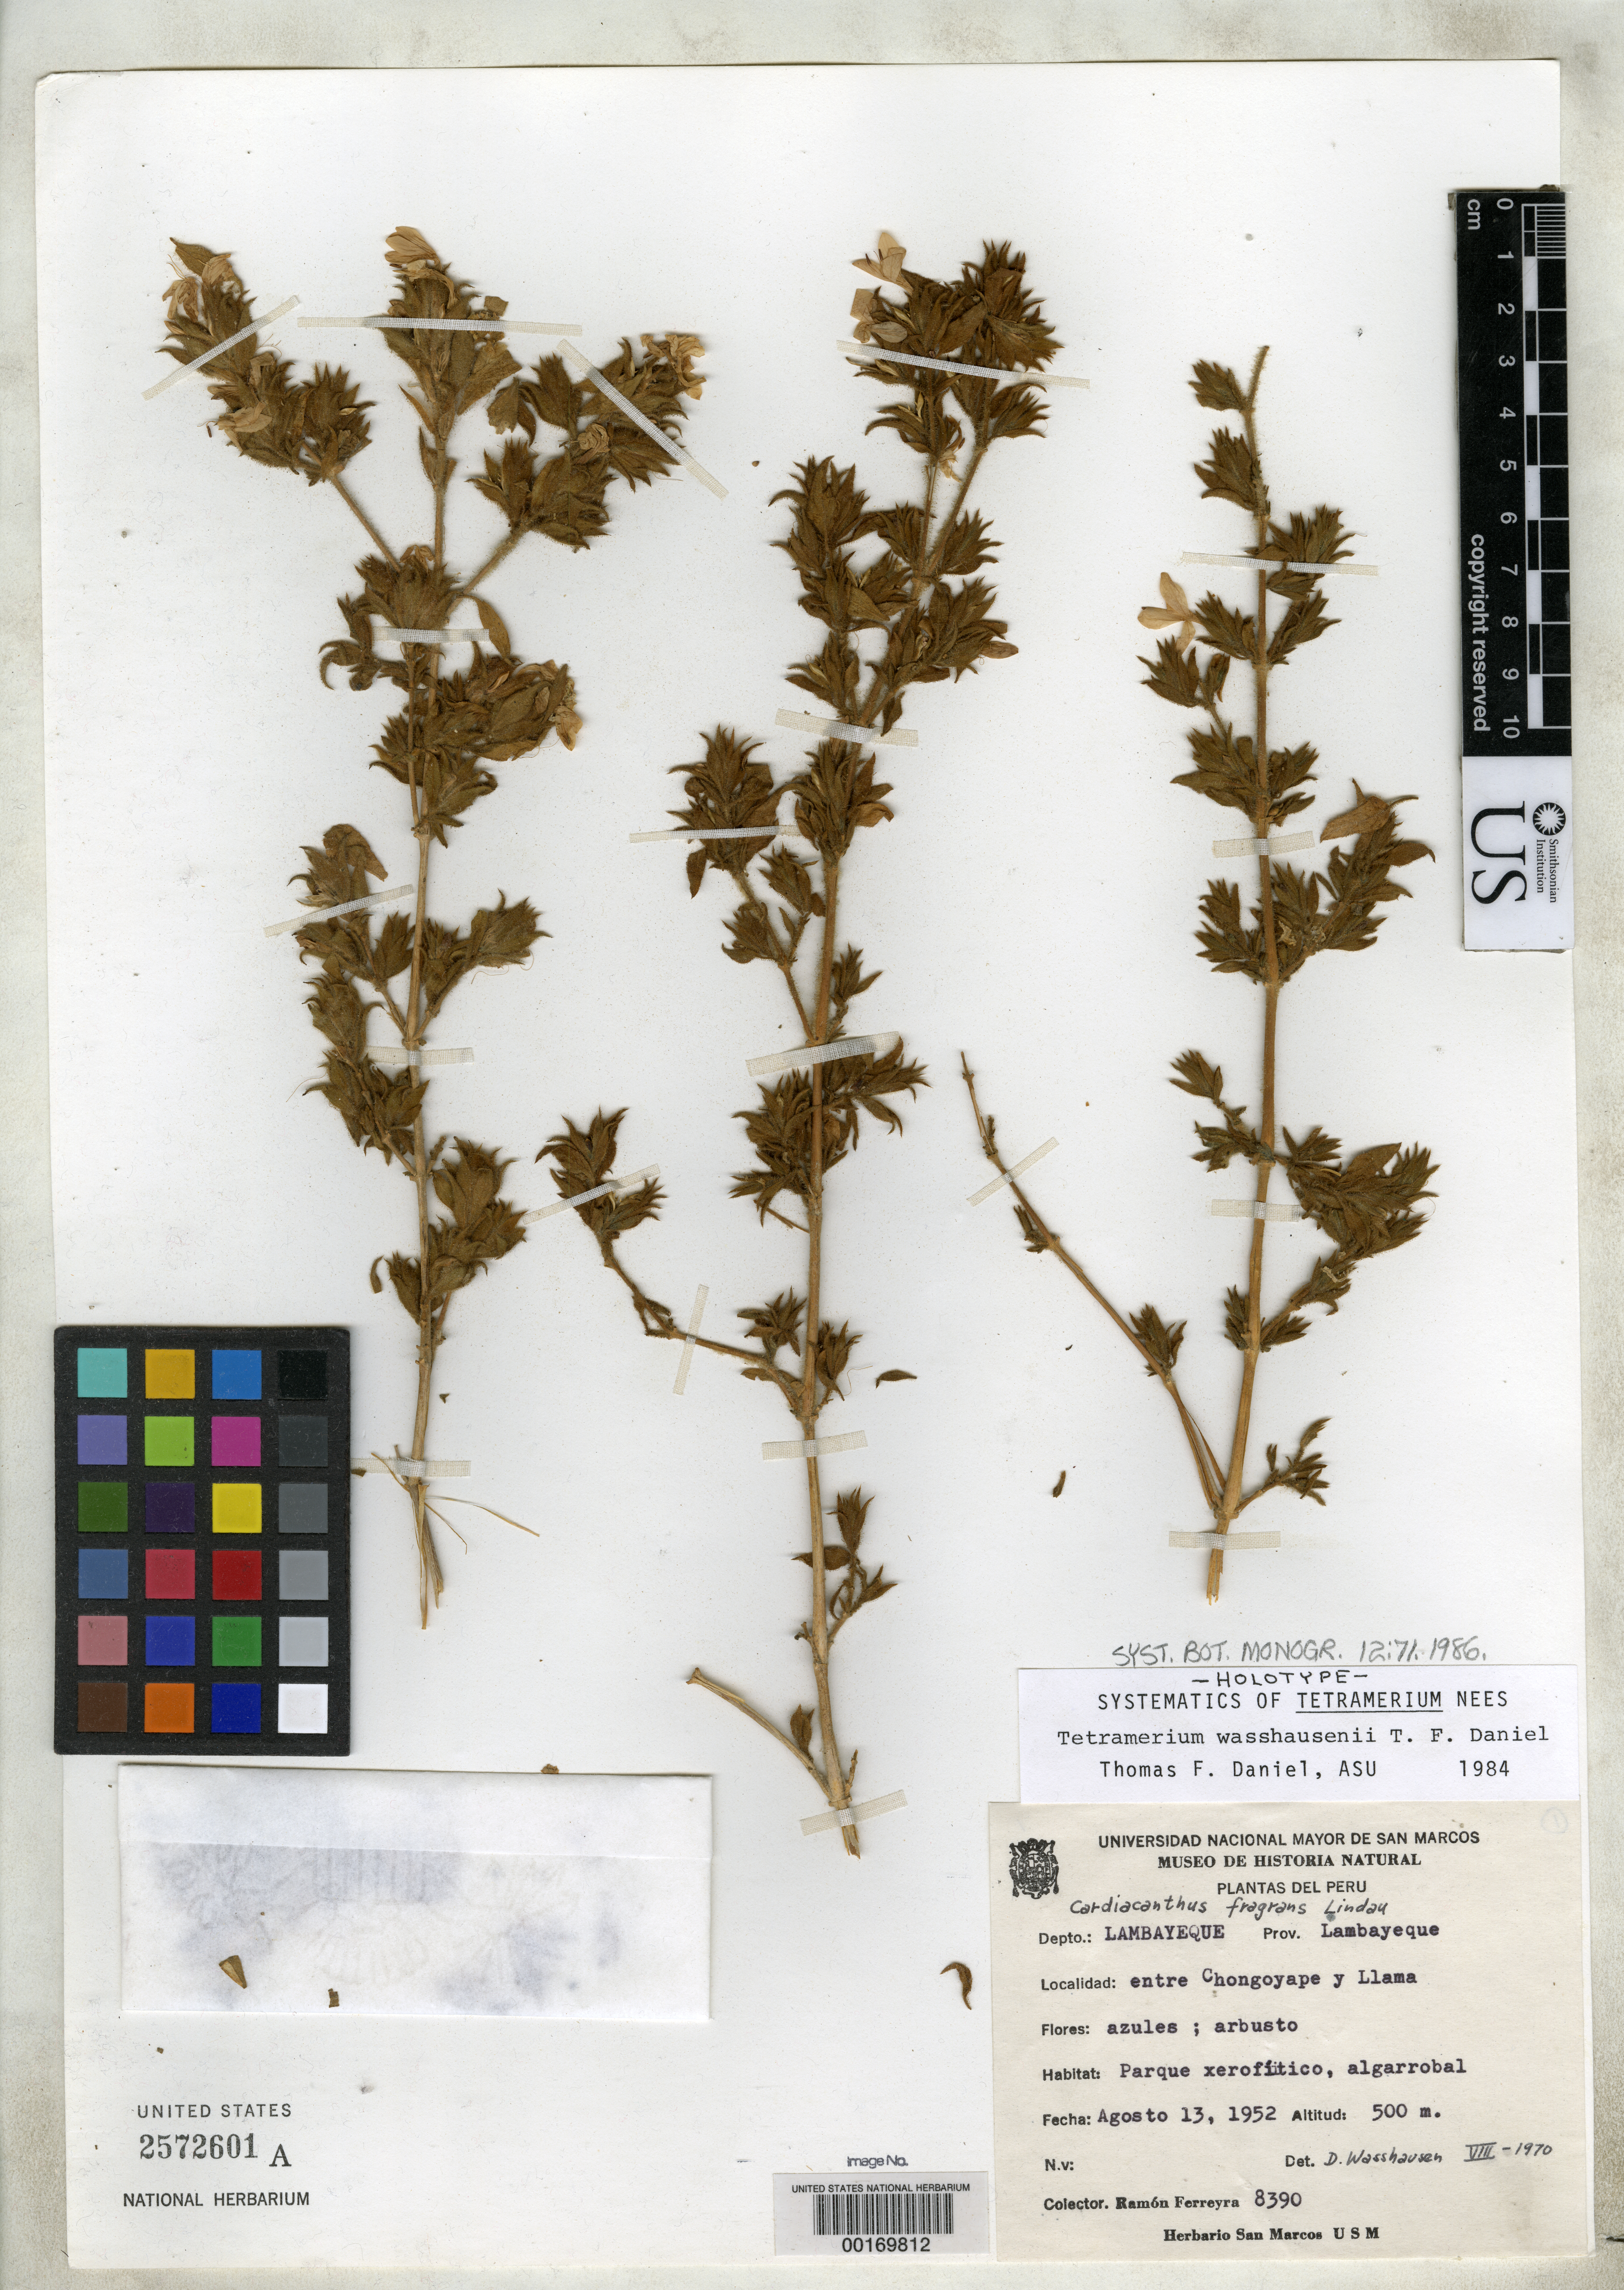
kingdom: Plantae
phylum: Tracheophyta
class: Magnoliopsida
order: Lamiales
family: Acanthaceae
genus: Tetramerium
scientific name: Tetramerium wasshausenii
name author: T.F. Daniel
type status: Holotype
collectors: R. A. Ferreyra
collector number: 8390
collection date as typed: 13 Aug 1952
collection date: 1952-08-13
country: Peru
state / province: Lambayeque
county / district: Lambayeque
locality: Between Chongoyape and Llama.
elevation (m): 500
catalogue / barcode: US 2572601A